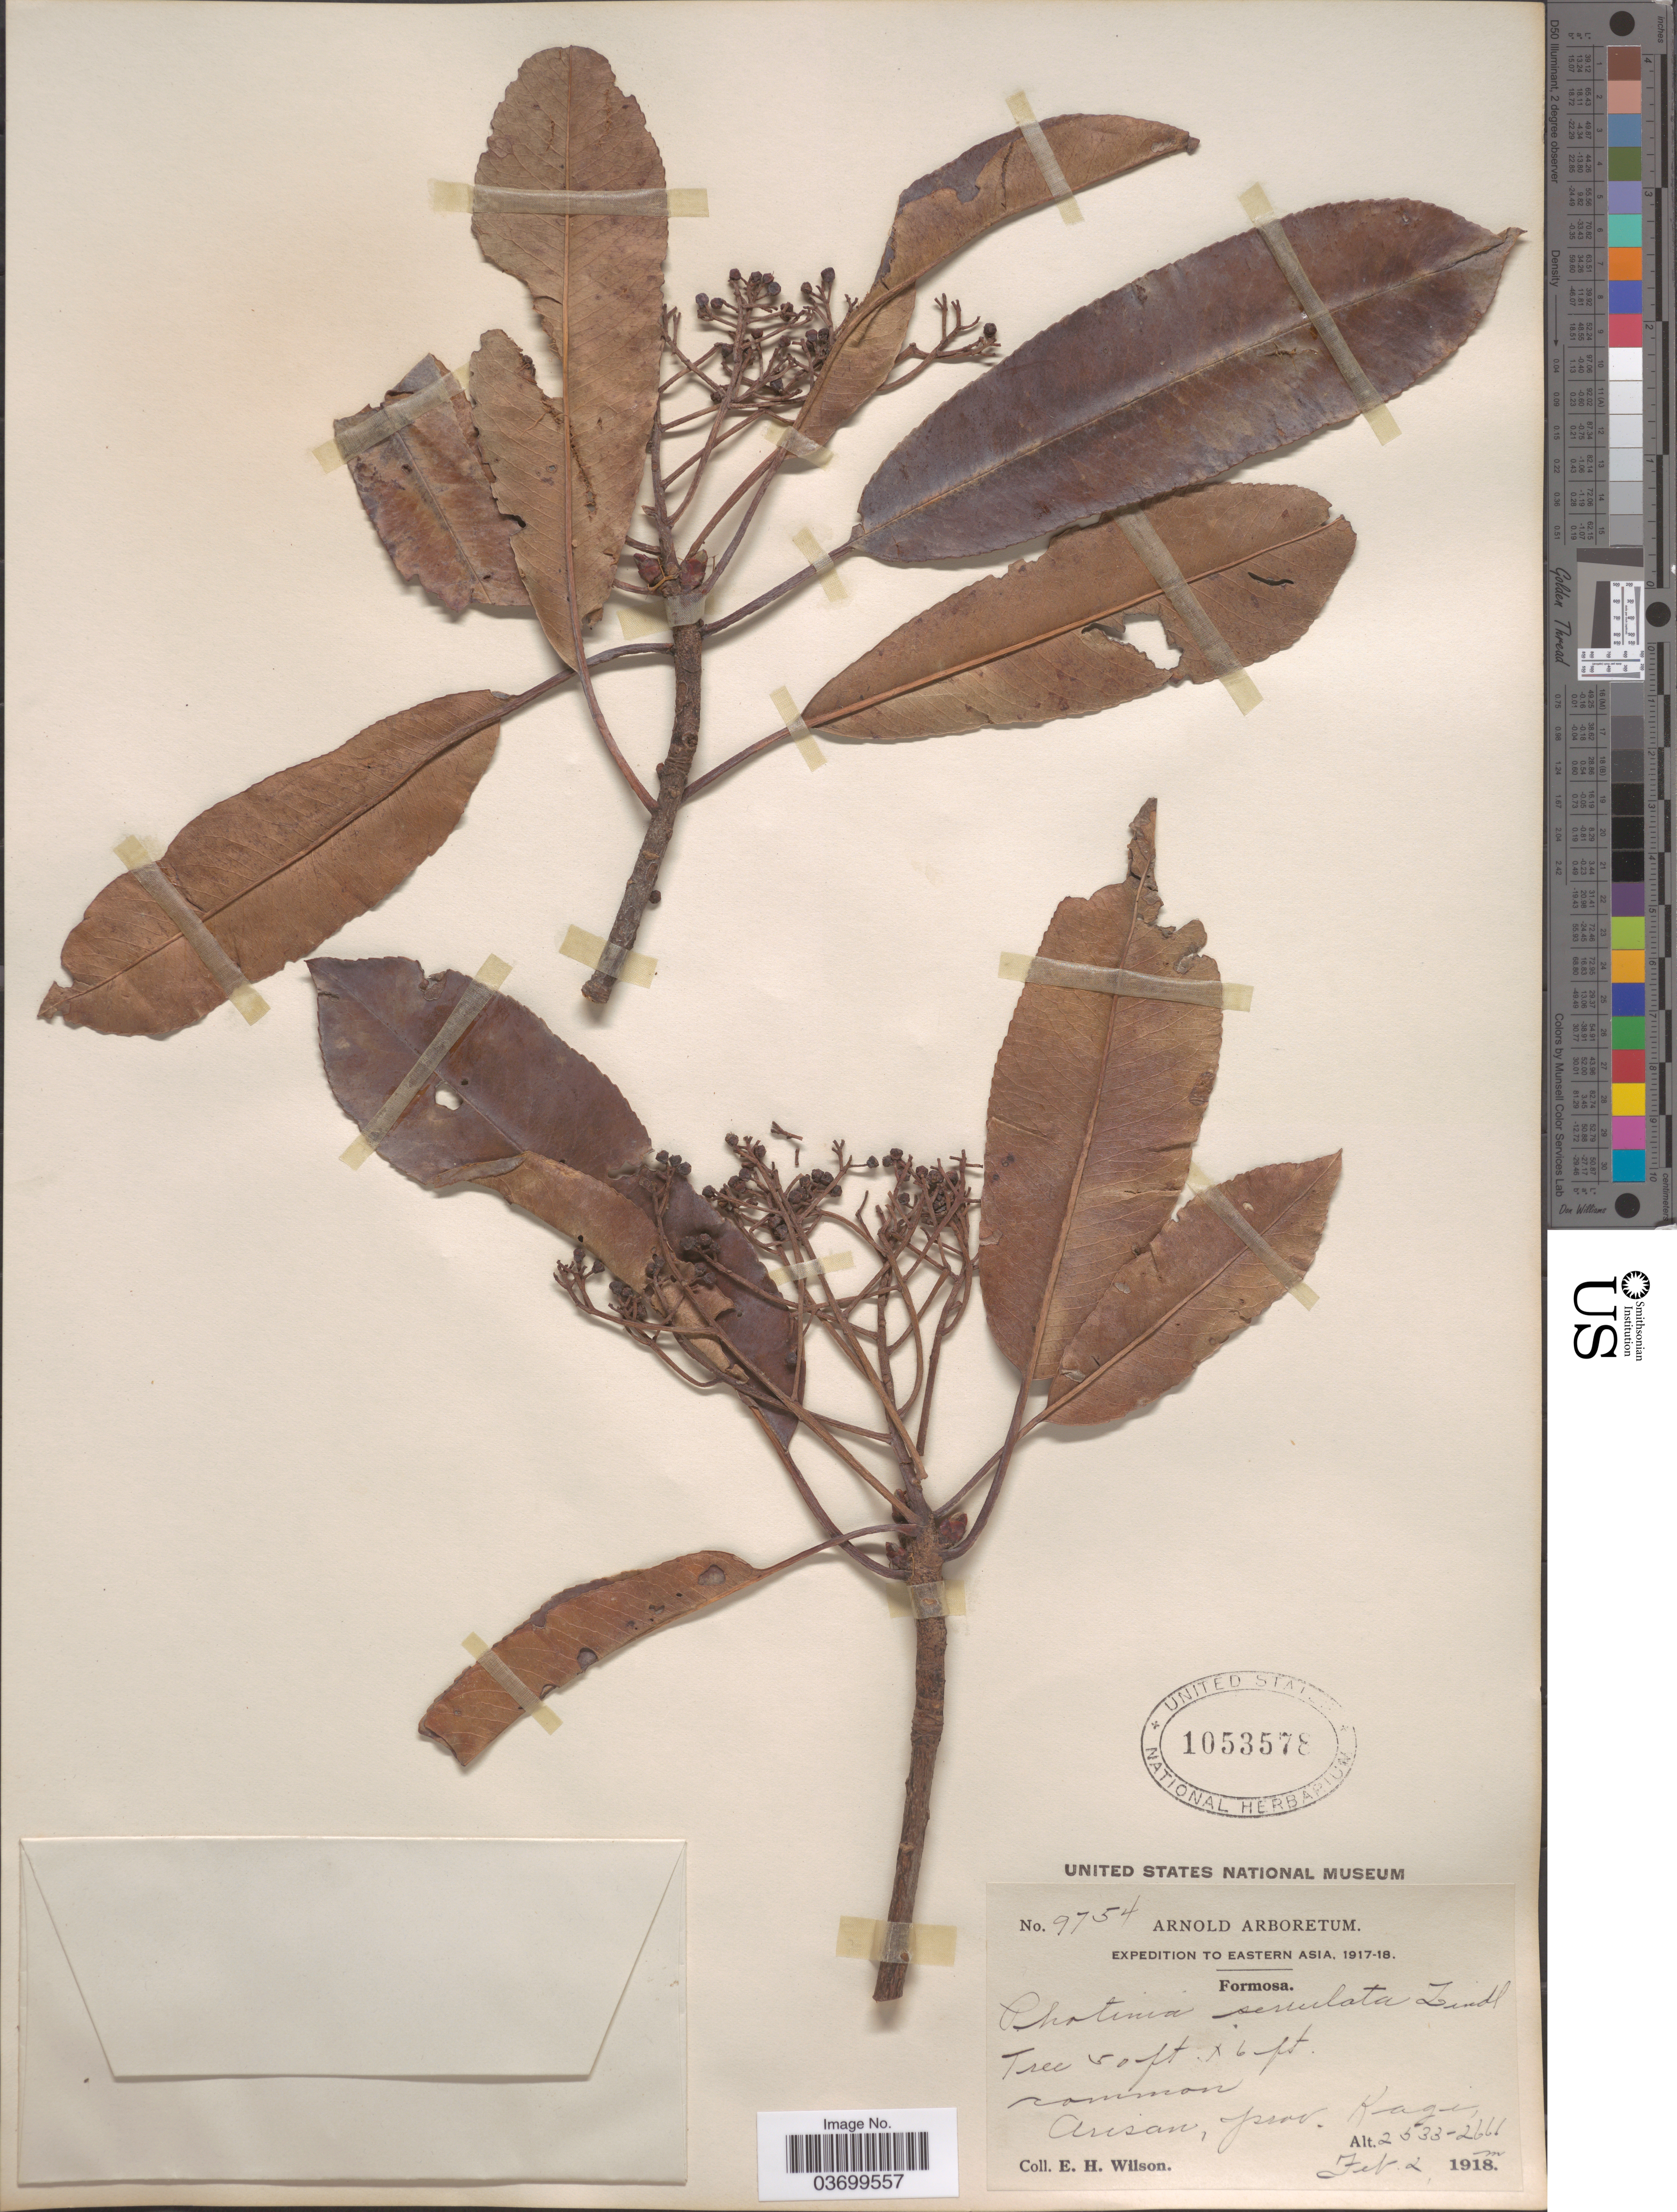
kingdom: Plantae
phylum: Tracheophyta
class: Magnoliopsida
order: Rosales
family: Rosaceae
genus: Photinia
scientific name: Photinia serrulata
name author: Franch. & Sav.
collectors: E. Wilson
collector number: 9754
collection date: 1918-02-02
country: Taiwan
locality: Eastern Asia. Formosa. Arisan, prov. Kagi.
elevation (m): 2533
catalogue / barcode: US 1053578